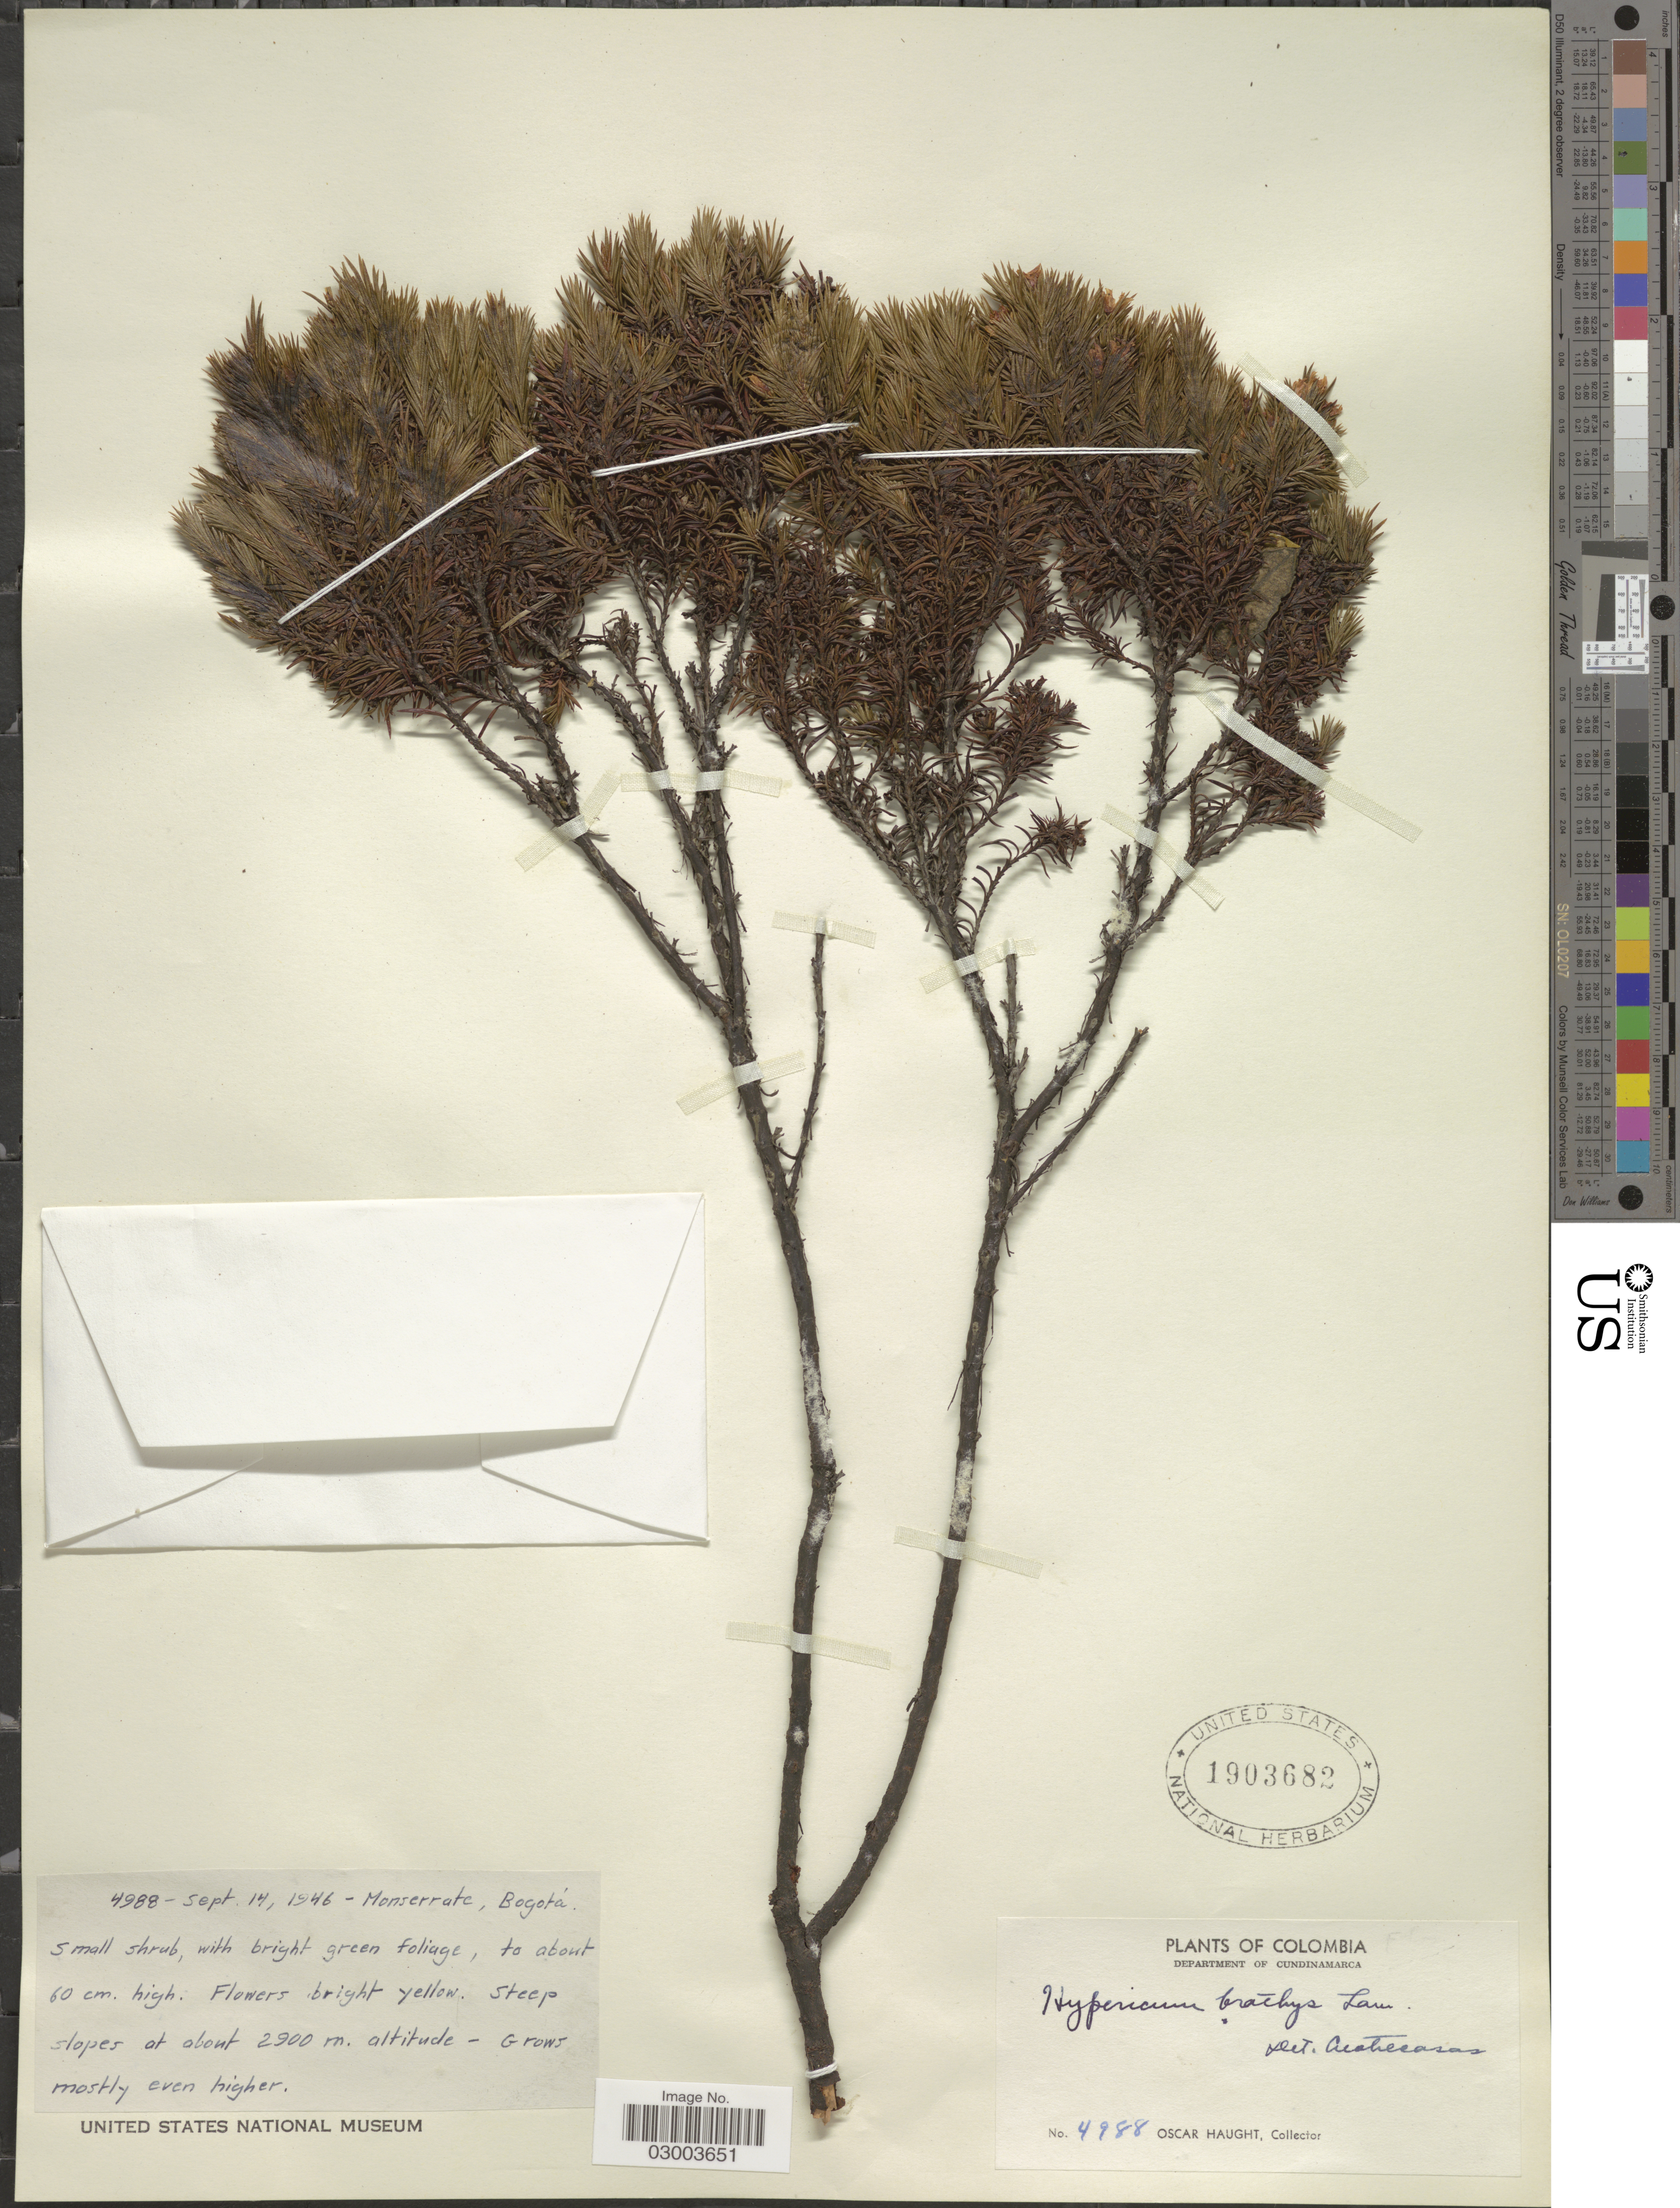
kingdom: Plantae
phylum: Tracheophyta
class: Magnoliopsida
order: Malpighiales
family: Hypericaceae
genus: Hypericum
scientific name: Hypericum juniperinum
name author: Kunth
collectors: O. L. Haught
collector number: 4988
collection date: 1946-09-14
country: Colombia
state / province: Cundinamarca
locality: Department of Cundinamarca, Monserrate.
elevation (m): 2900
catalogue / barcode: US 1903682